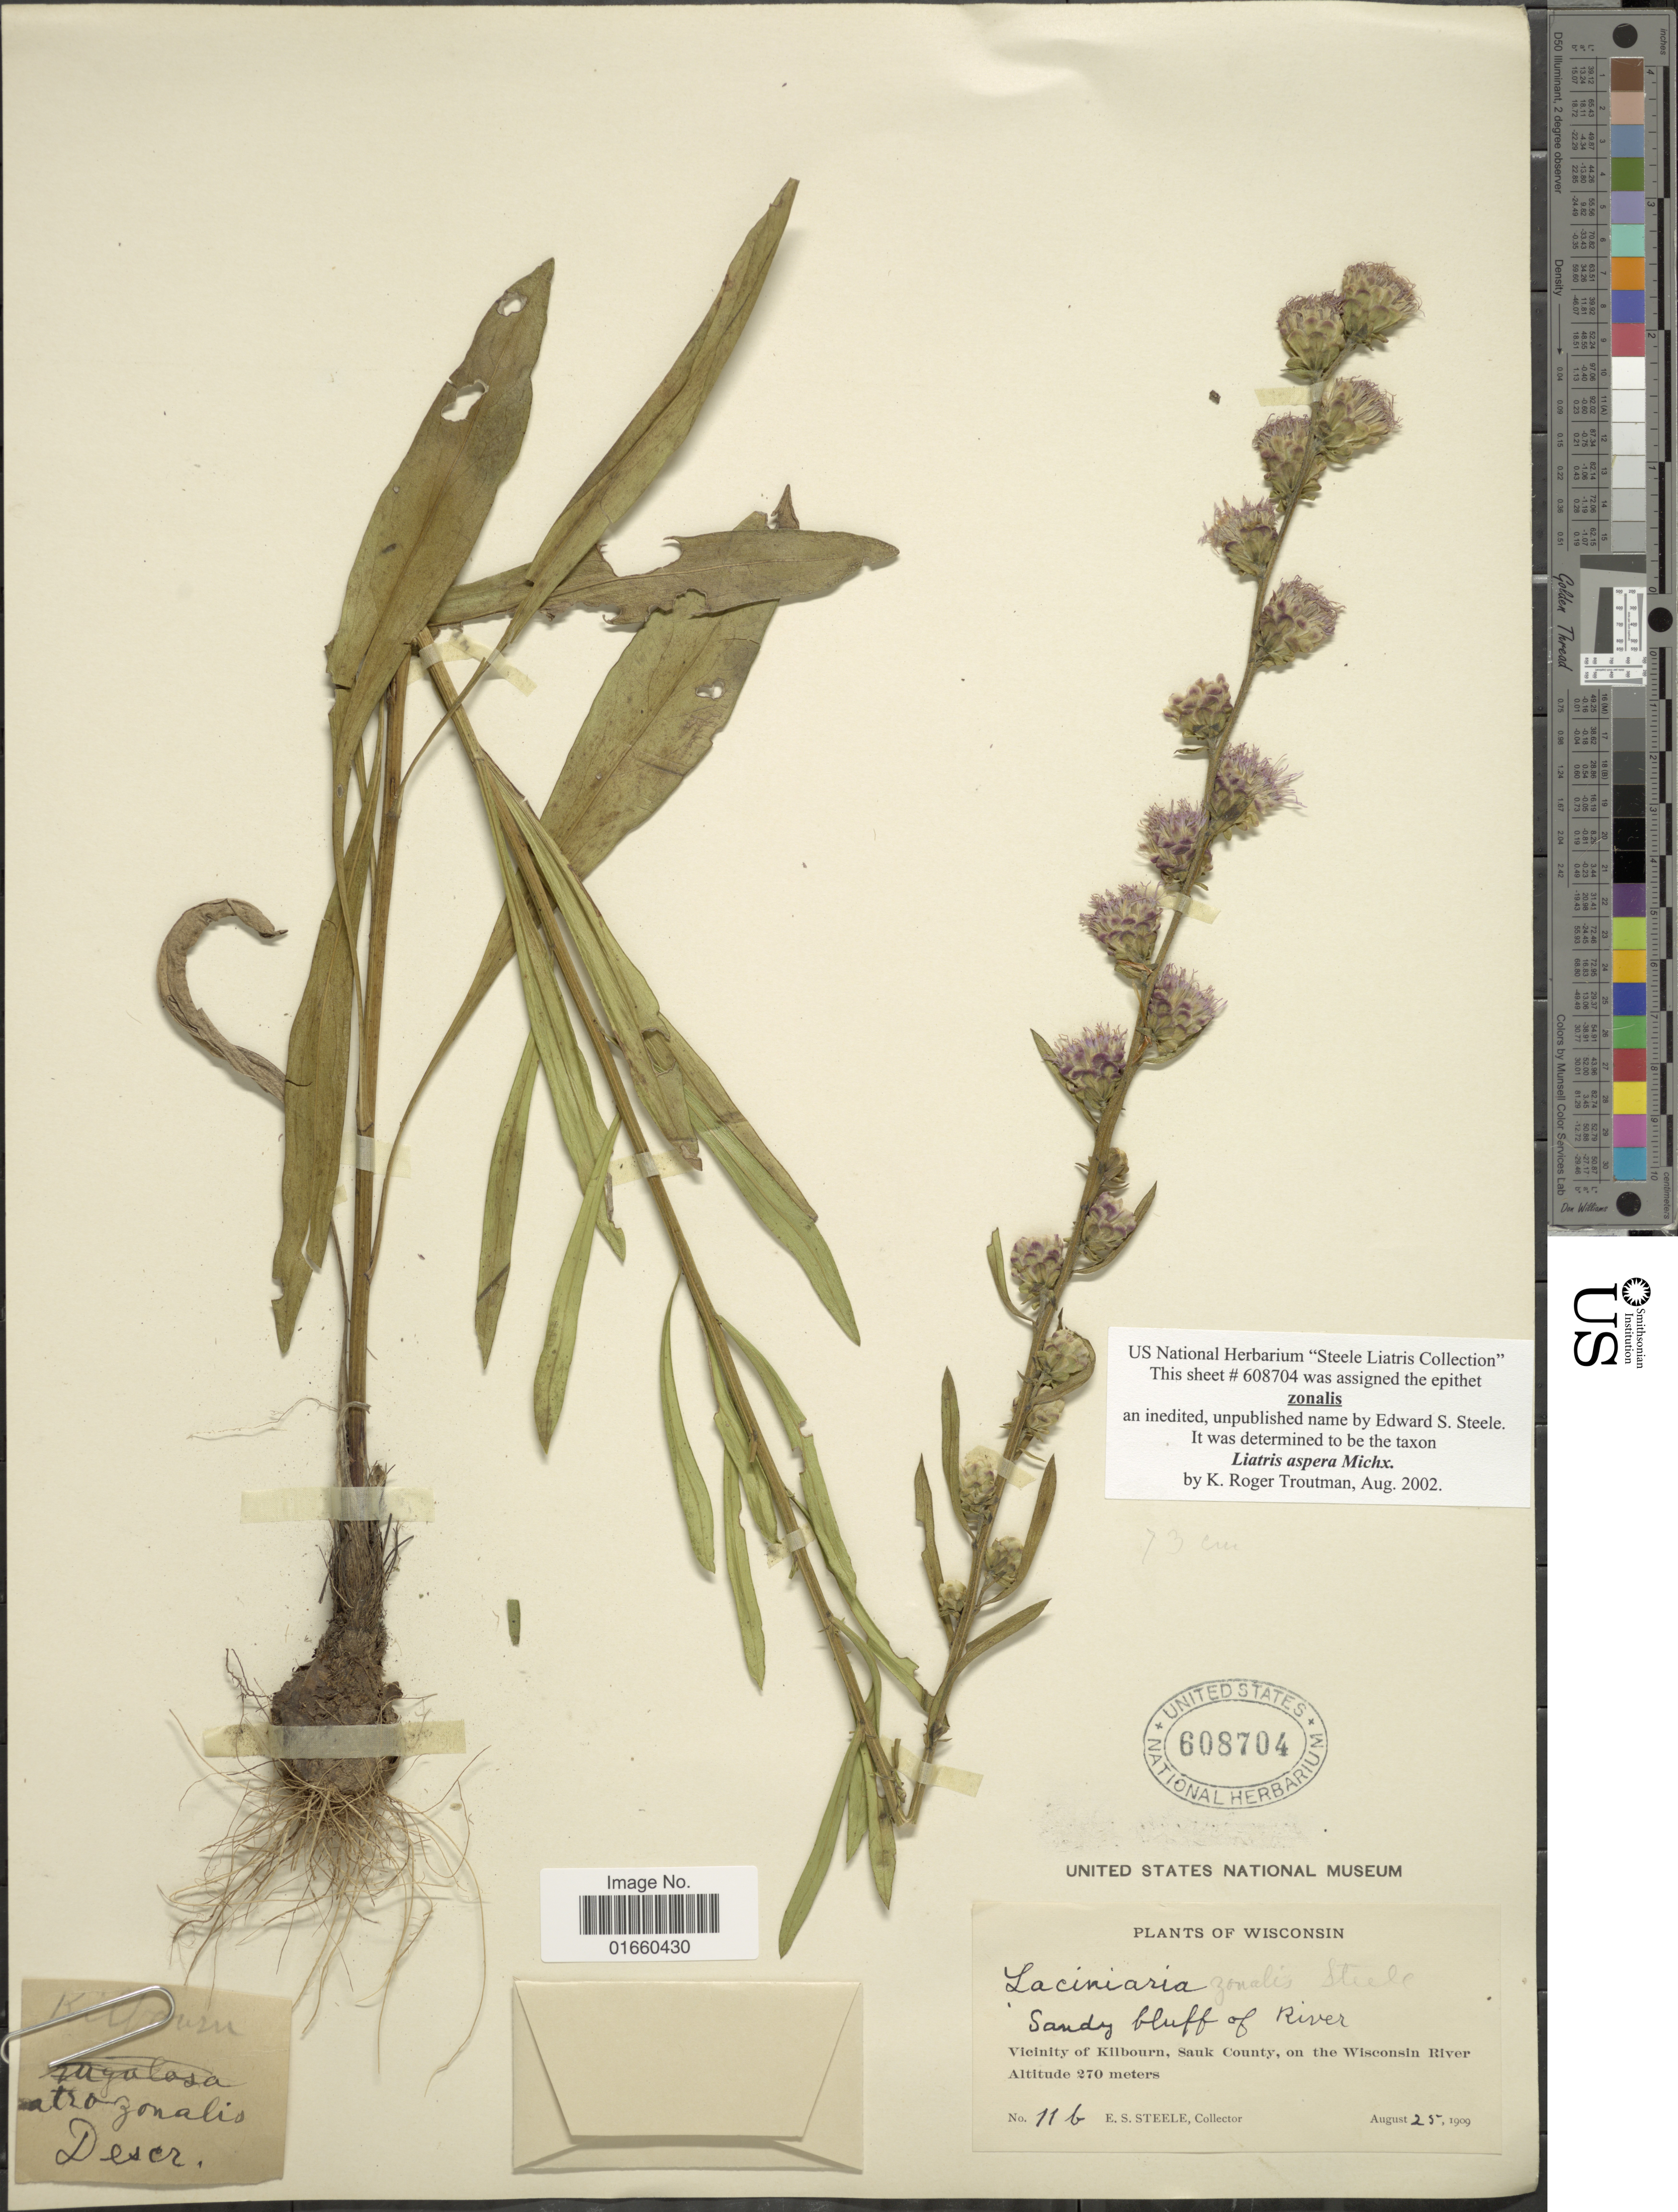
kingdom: Plantae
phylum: Tracheophyta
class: Magnoliopsida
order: Asterales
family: Asteraceae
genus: Liatris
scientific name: Liatris aspera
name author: Michx.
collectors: E. Steele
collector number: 11b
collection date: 1909-08-25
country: United States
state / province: Wisconsin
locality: Vicinity of Kilbourn, Sauk County, on the Wisconsin River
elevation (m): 270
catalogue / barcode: US 608704